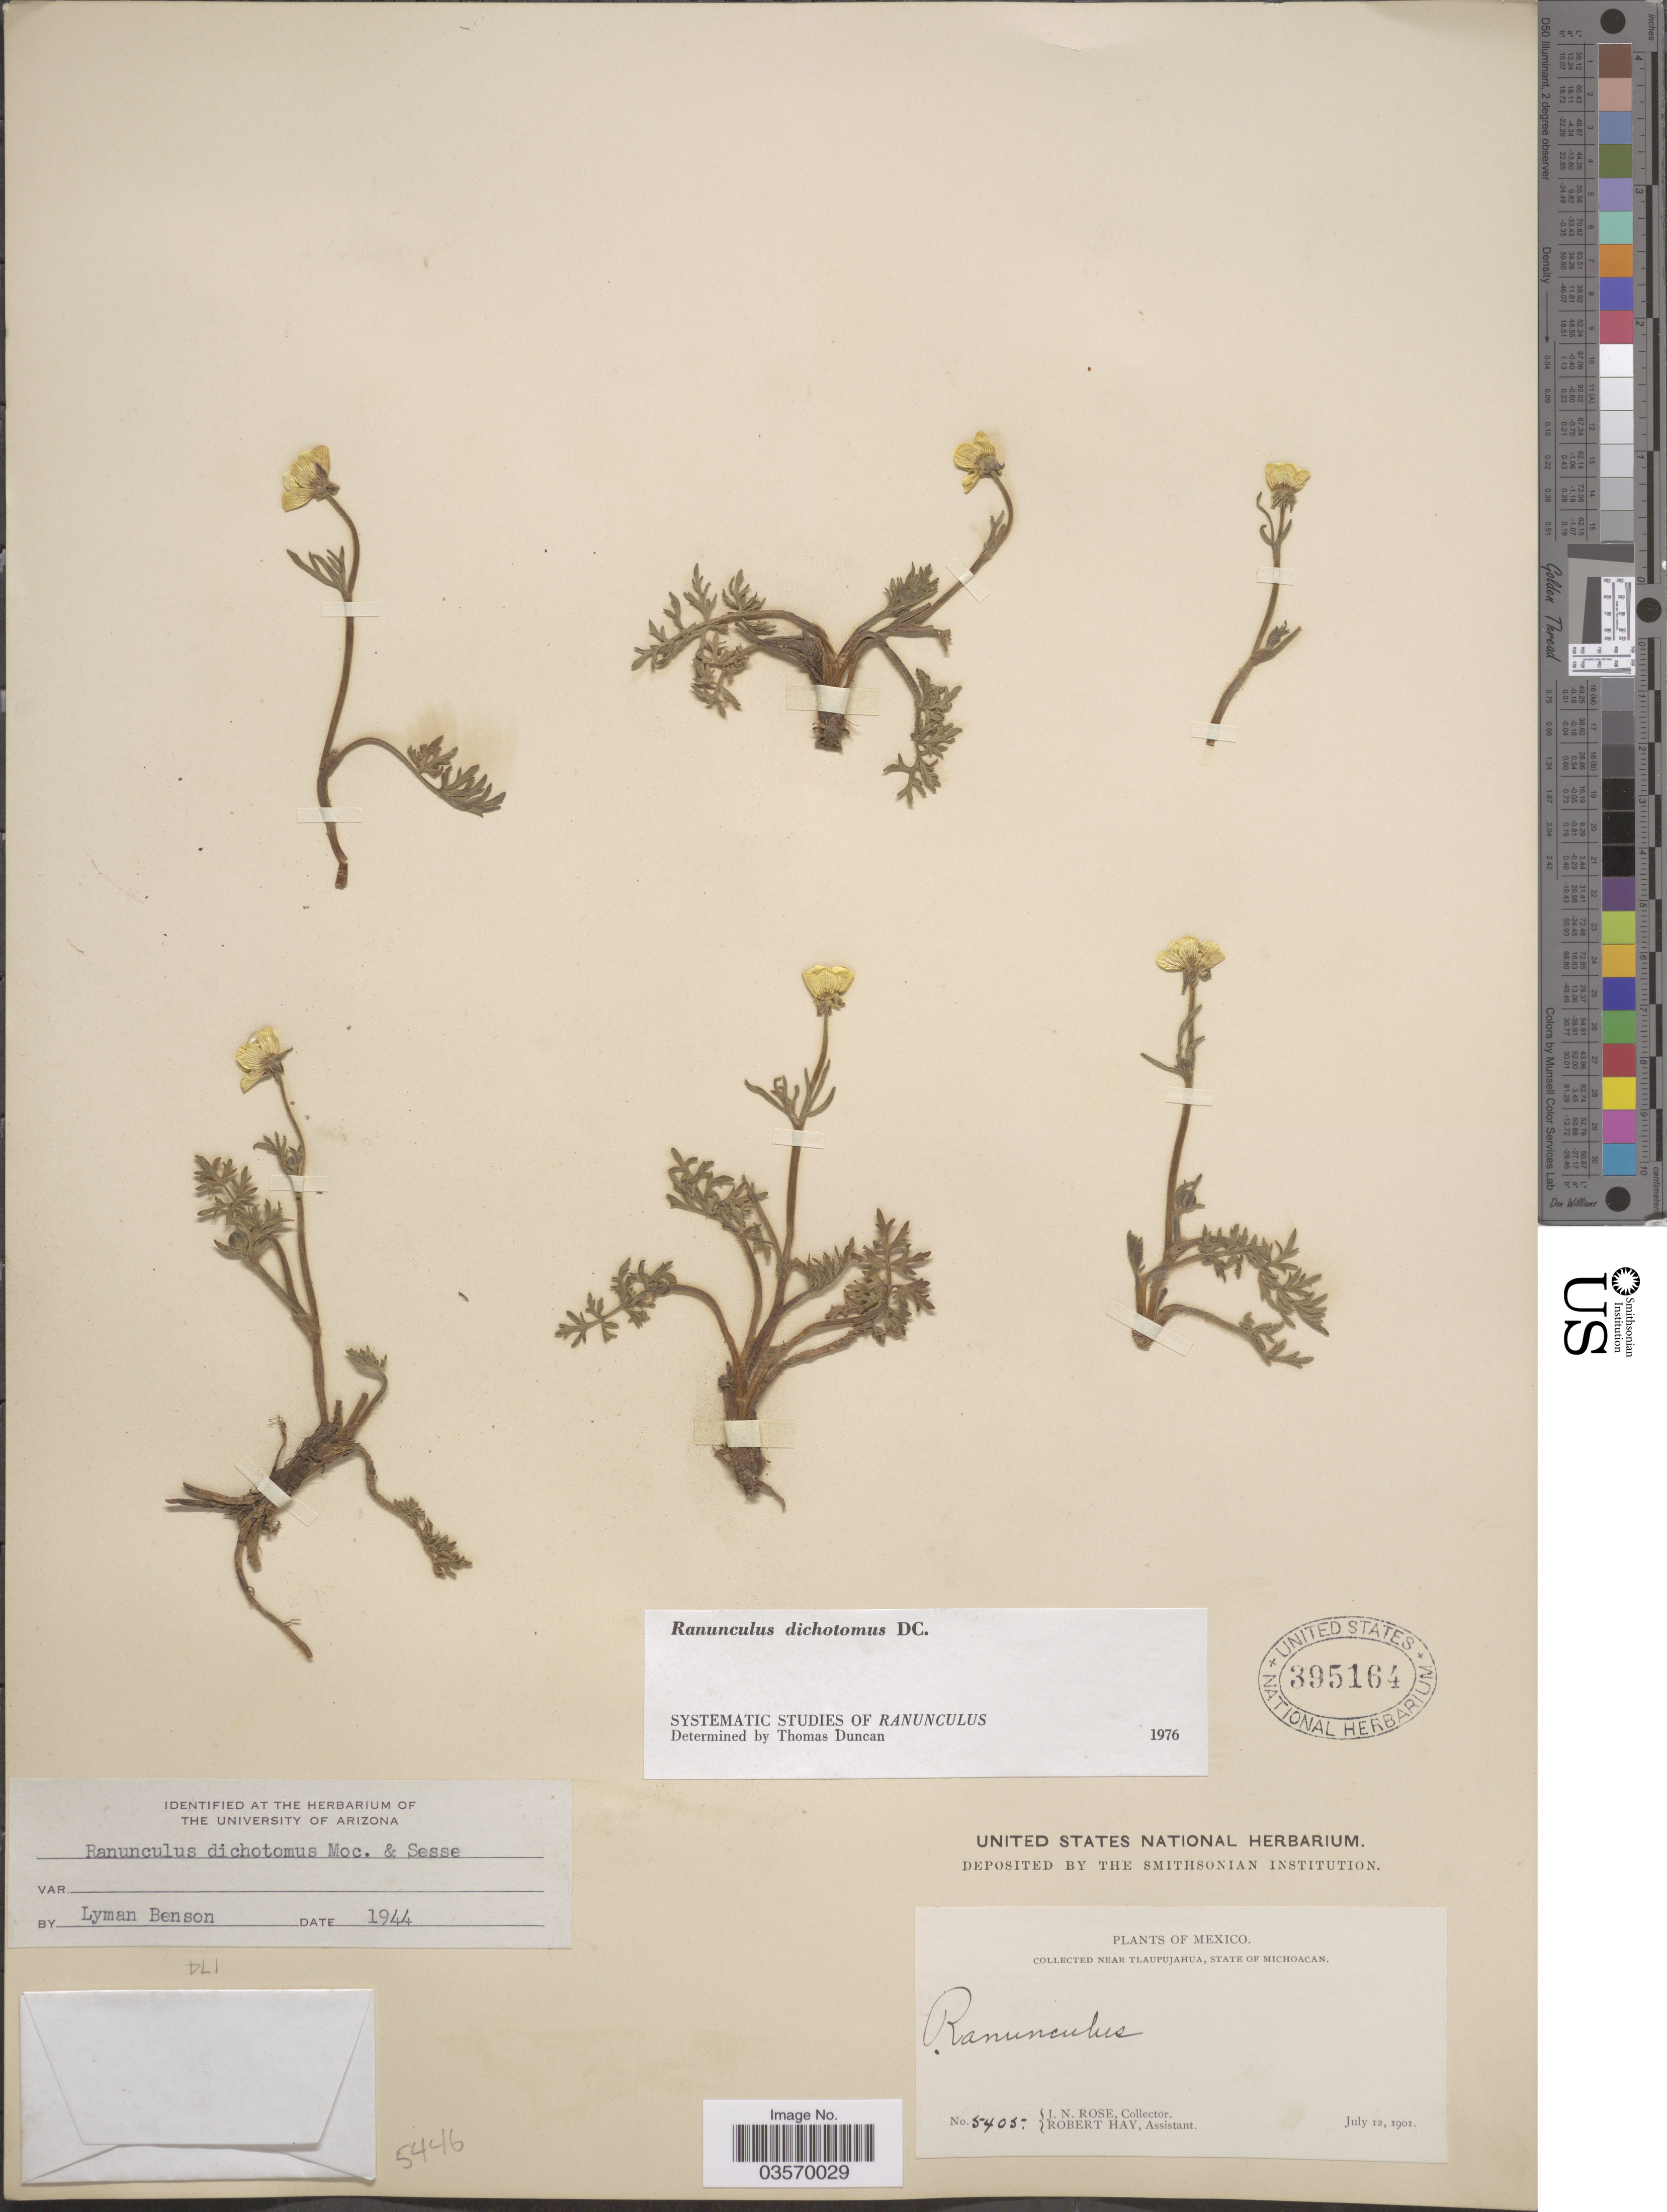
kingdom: Plantae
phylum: Tracheophyta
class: Magnoliopsida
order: Ranunculales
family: Ranunculaceae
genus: Ranunculus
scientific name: Ranunculus dichotomus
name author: Moc. & Sessé ex DC.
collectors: J. N. Rose & R. Hay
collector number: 5405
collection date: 1901-07-12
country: Mexico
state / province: Michoacán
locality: Near Tlaupujahua.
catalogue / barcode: US 395164